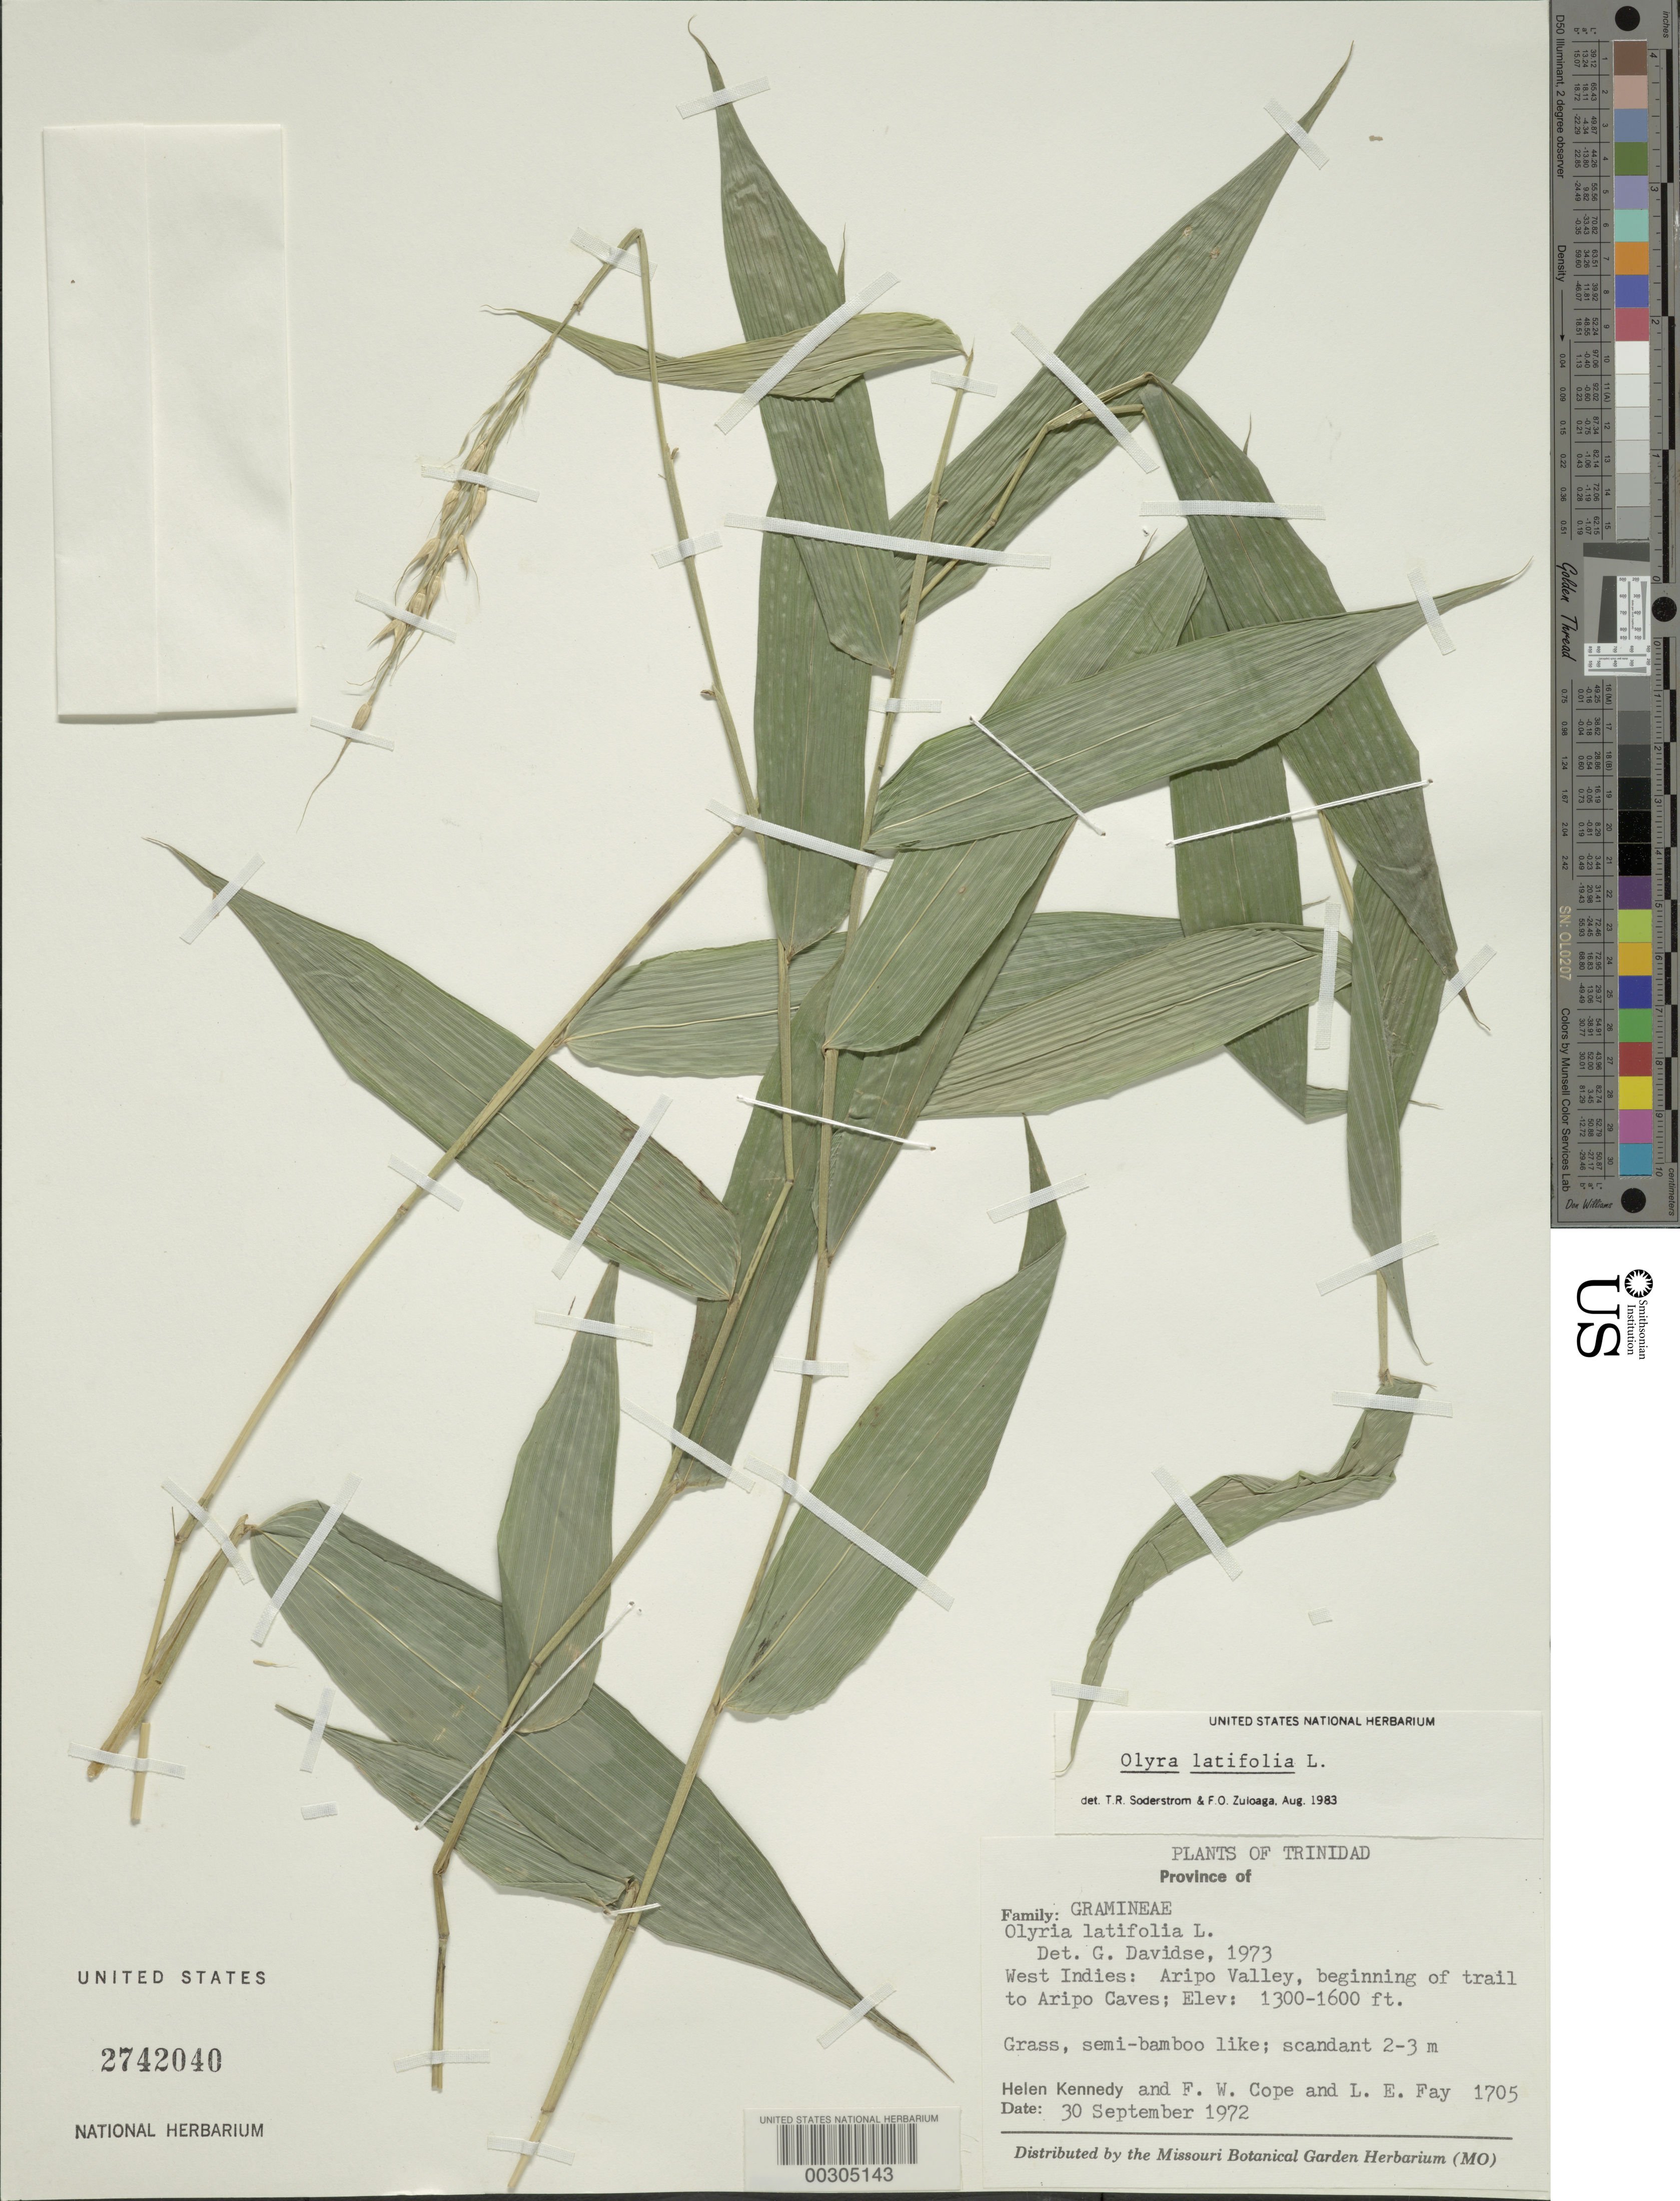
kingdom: Plantae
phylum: Tracheophyta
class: Liliopsida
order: Poales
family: Poaceae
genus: Olyra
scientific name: Olyra latifolia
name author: L.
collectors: H. Kennedy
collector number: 1705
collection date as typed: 30 Sep 1972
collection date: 1972-09-30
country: Trinidad and Tobago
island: Trinidad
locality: Aripo valley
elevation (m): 397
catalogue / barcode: US 2742040